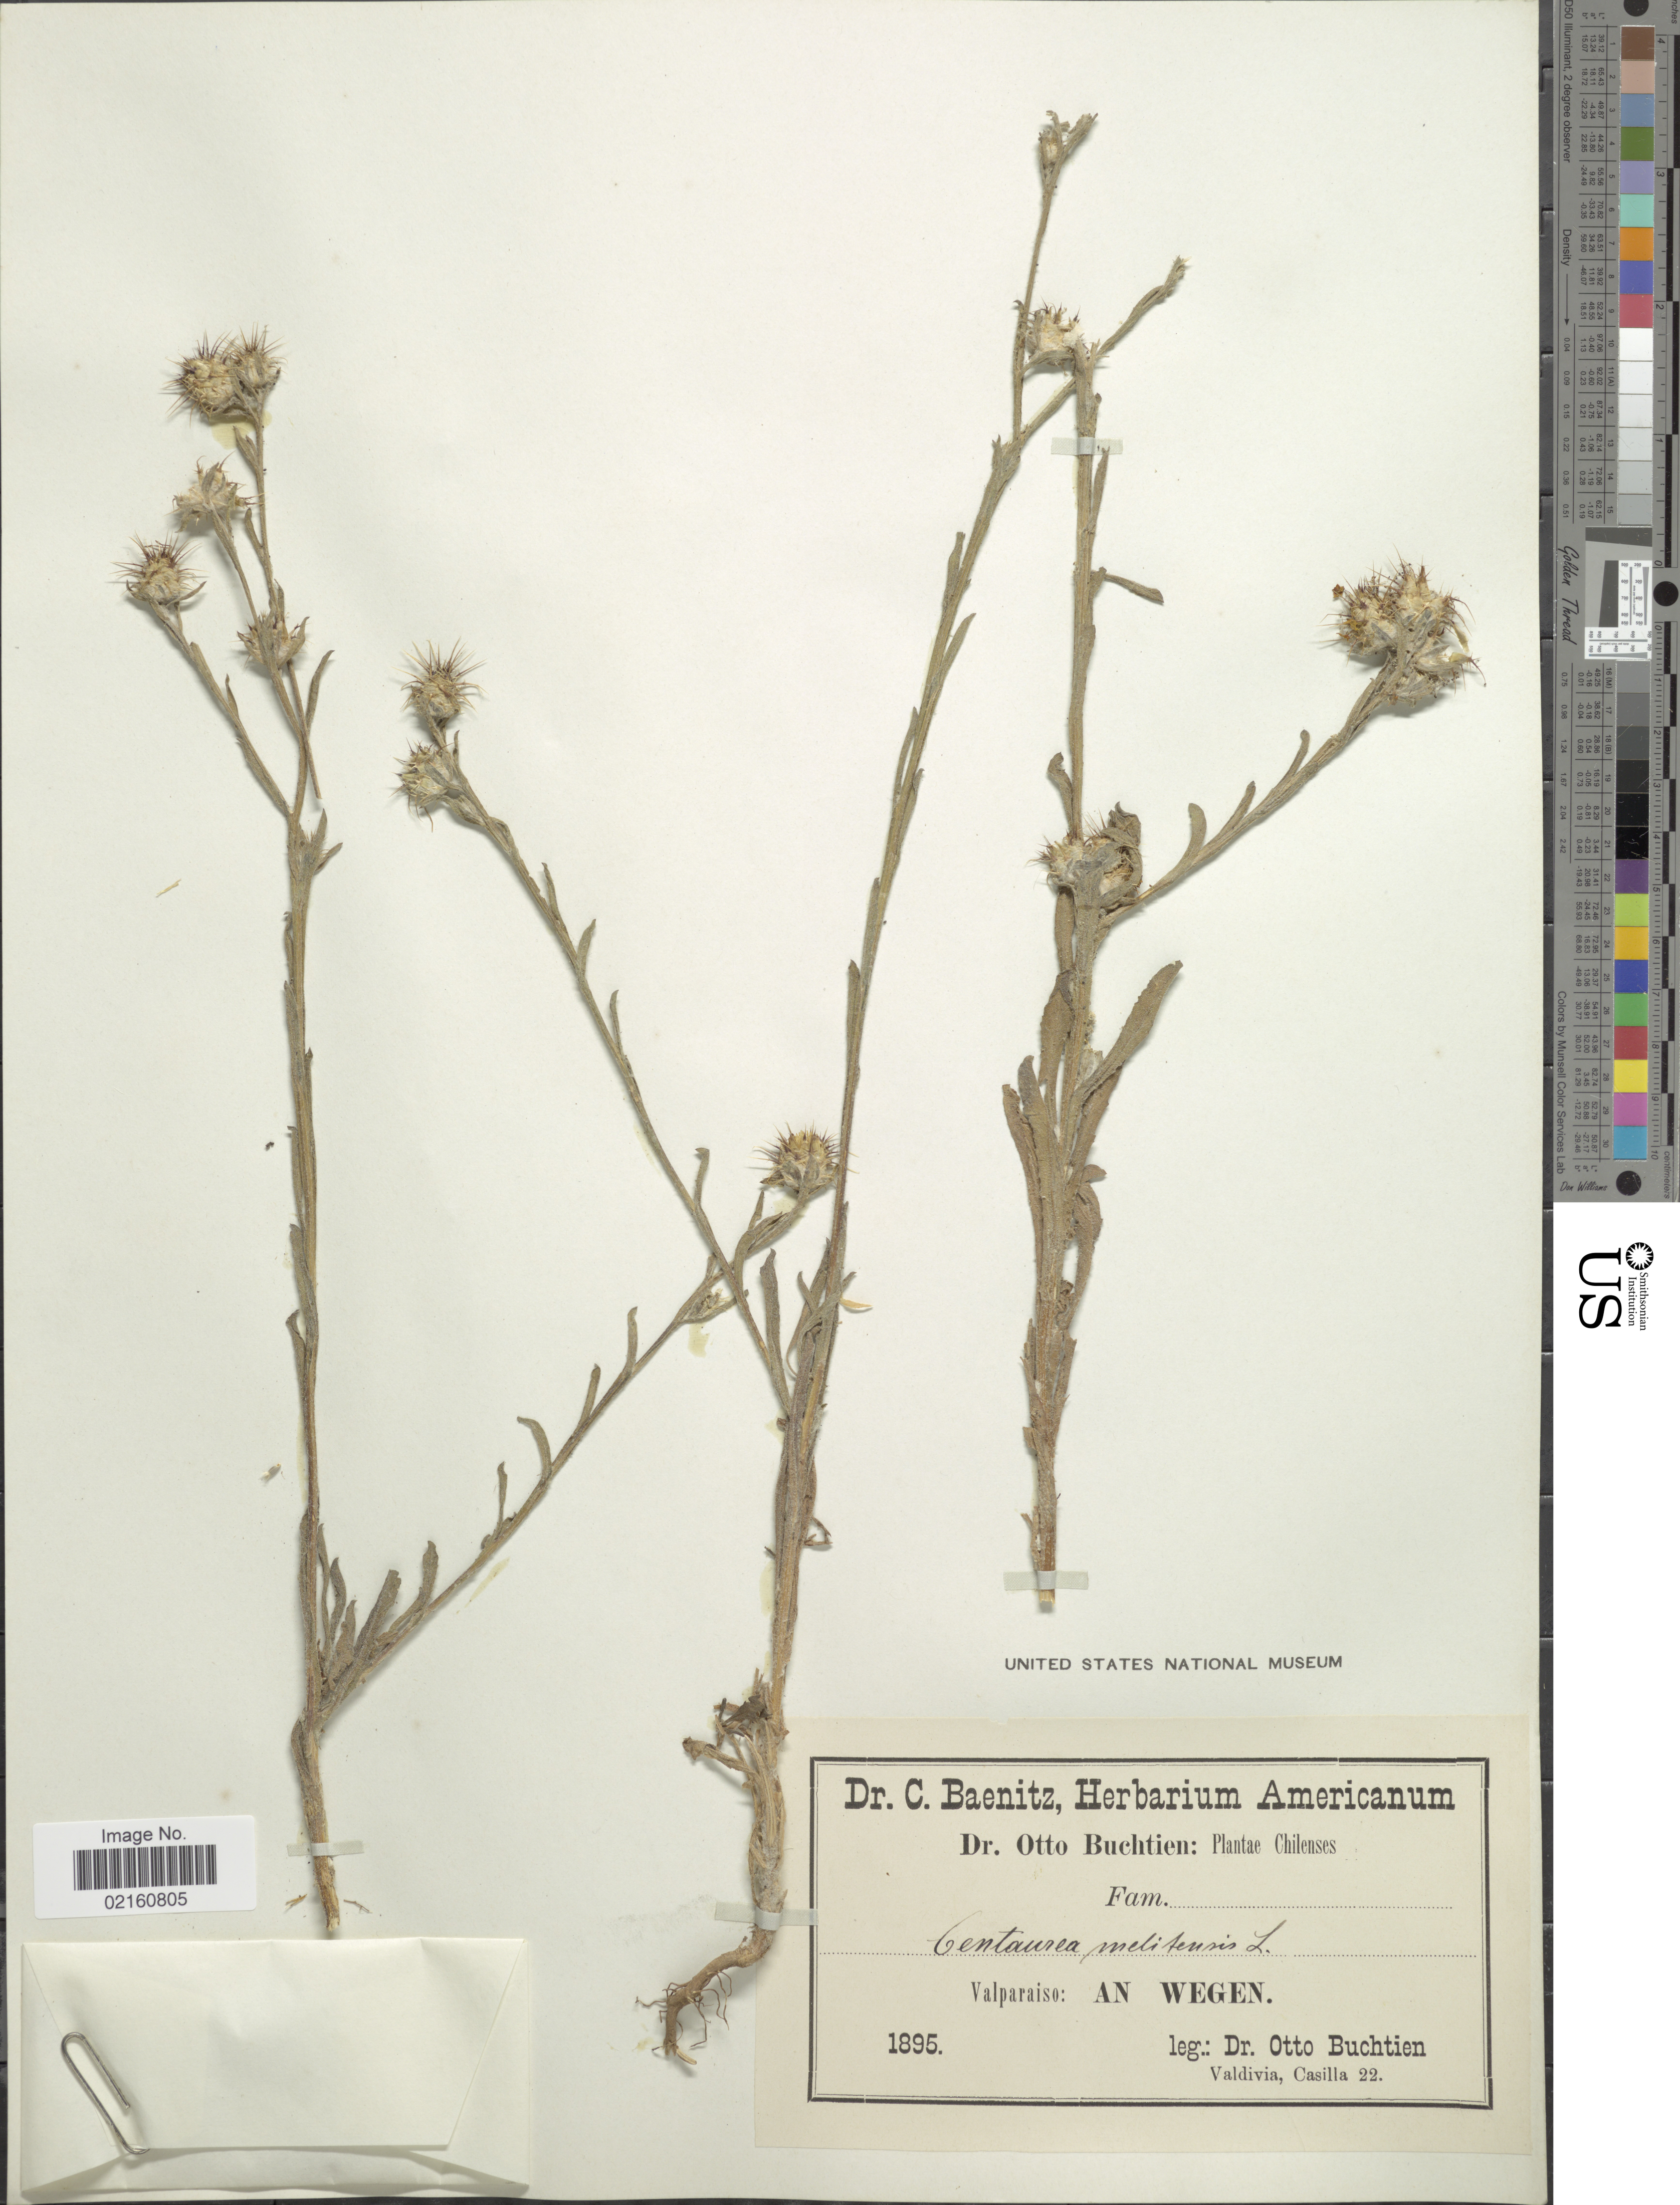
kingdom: Plantae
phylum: Tracheophyta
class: Magnoliopsida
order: Asterales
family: Asteraceae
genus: Centaurea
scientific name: Centaurea melitensis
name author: L.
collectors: O. Buchtien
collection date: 1895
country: Chile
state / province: Valparaíso (V)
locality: An wegen